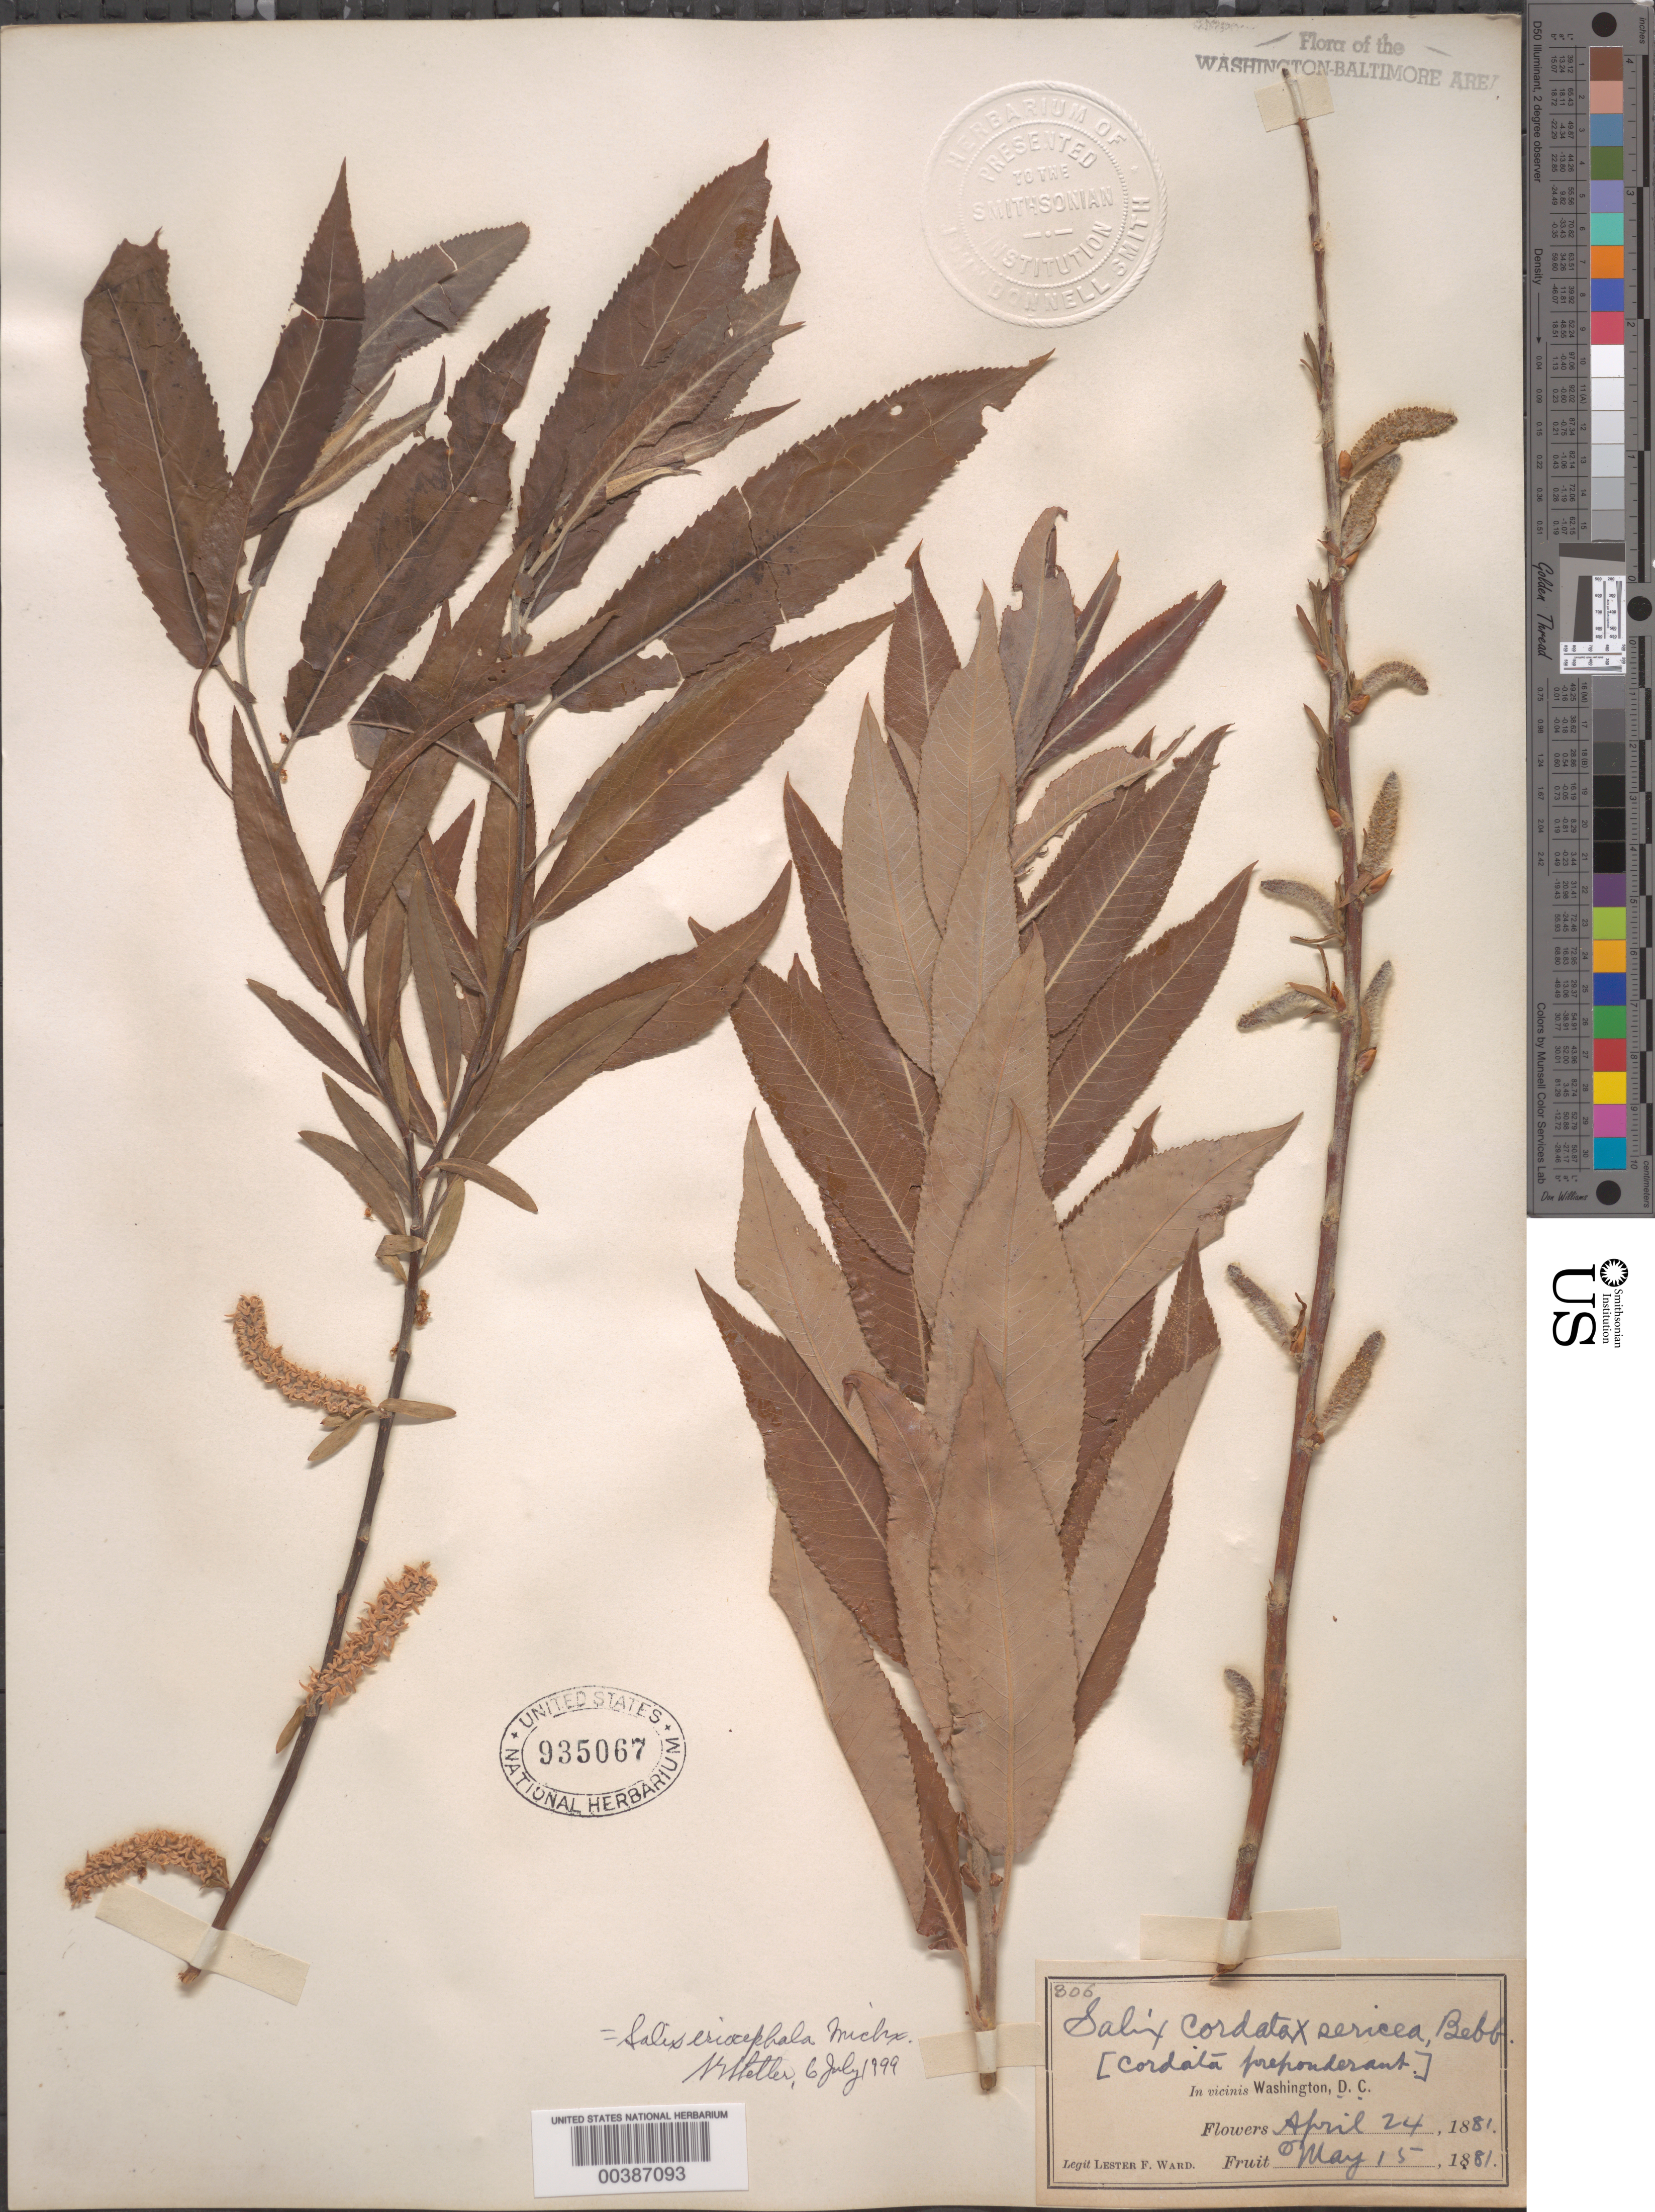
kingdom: Plantae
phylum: Tracheophyta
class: Magnoliopsida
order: Malpighiales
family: Salicaceae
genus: Salix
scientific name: Salix eriocephala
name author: Michx.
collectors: L. F. Ward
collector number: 806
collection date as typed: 24 Apr 1881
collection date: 1881-04-24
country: United States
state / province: District of Columbia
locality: DC vicinity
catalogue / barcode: US 935067